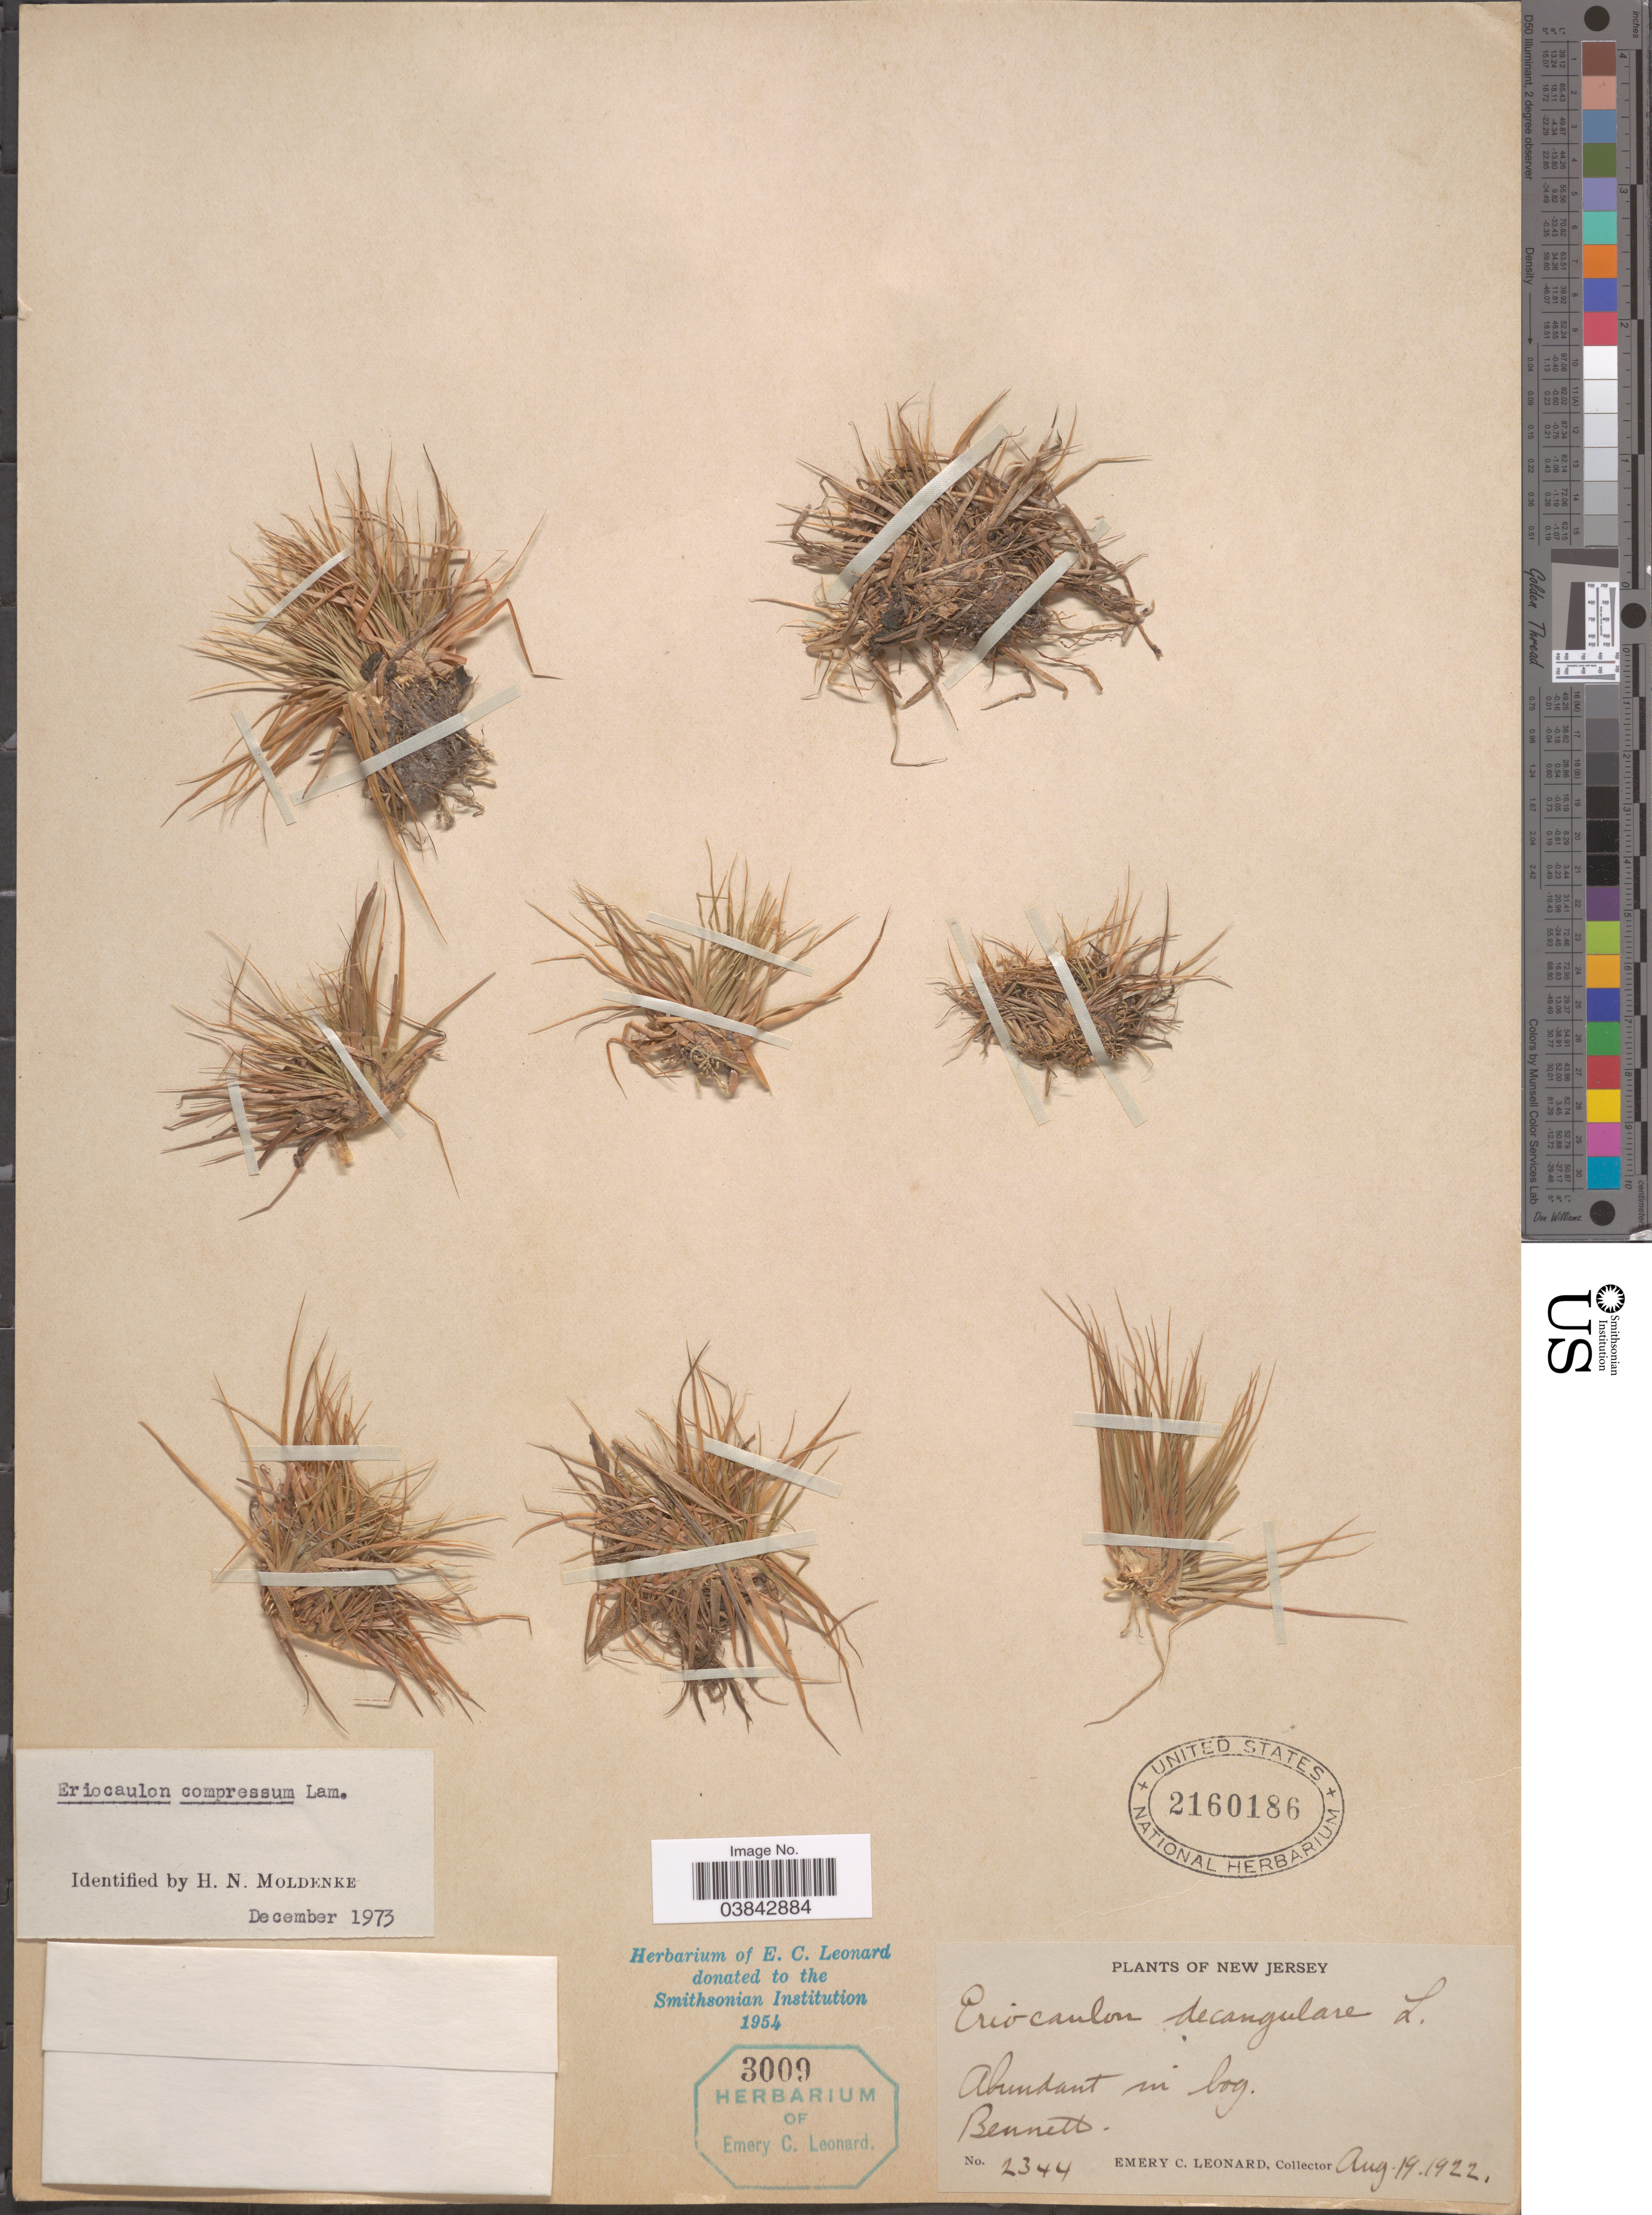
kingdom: Plantae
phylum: Tracheophyta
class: Liliopsida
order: Poales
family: Eriocaulaceae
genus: Eriocaulon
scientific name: Eriocaulon compressum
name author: Lam.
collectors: E. C. Leonard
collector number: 2344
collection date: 1922-08-19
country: United States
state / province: New Jersey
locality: Bennett.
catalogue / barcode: US 2160186